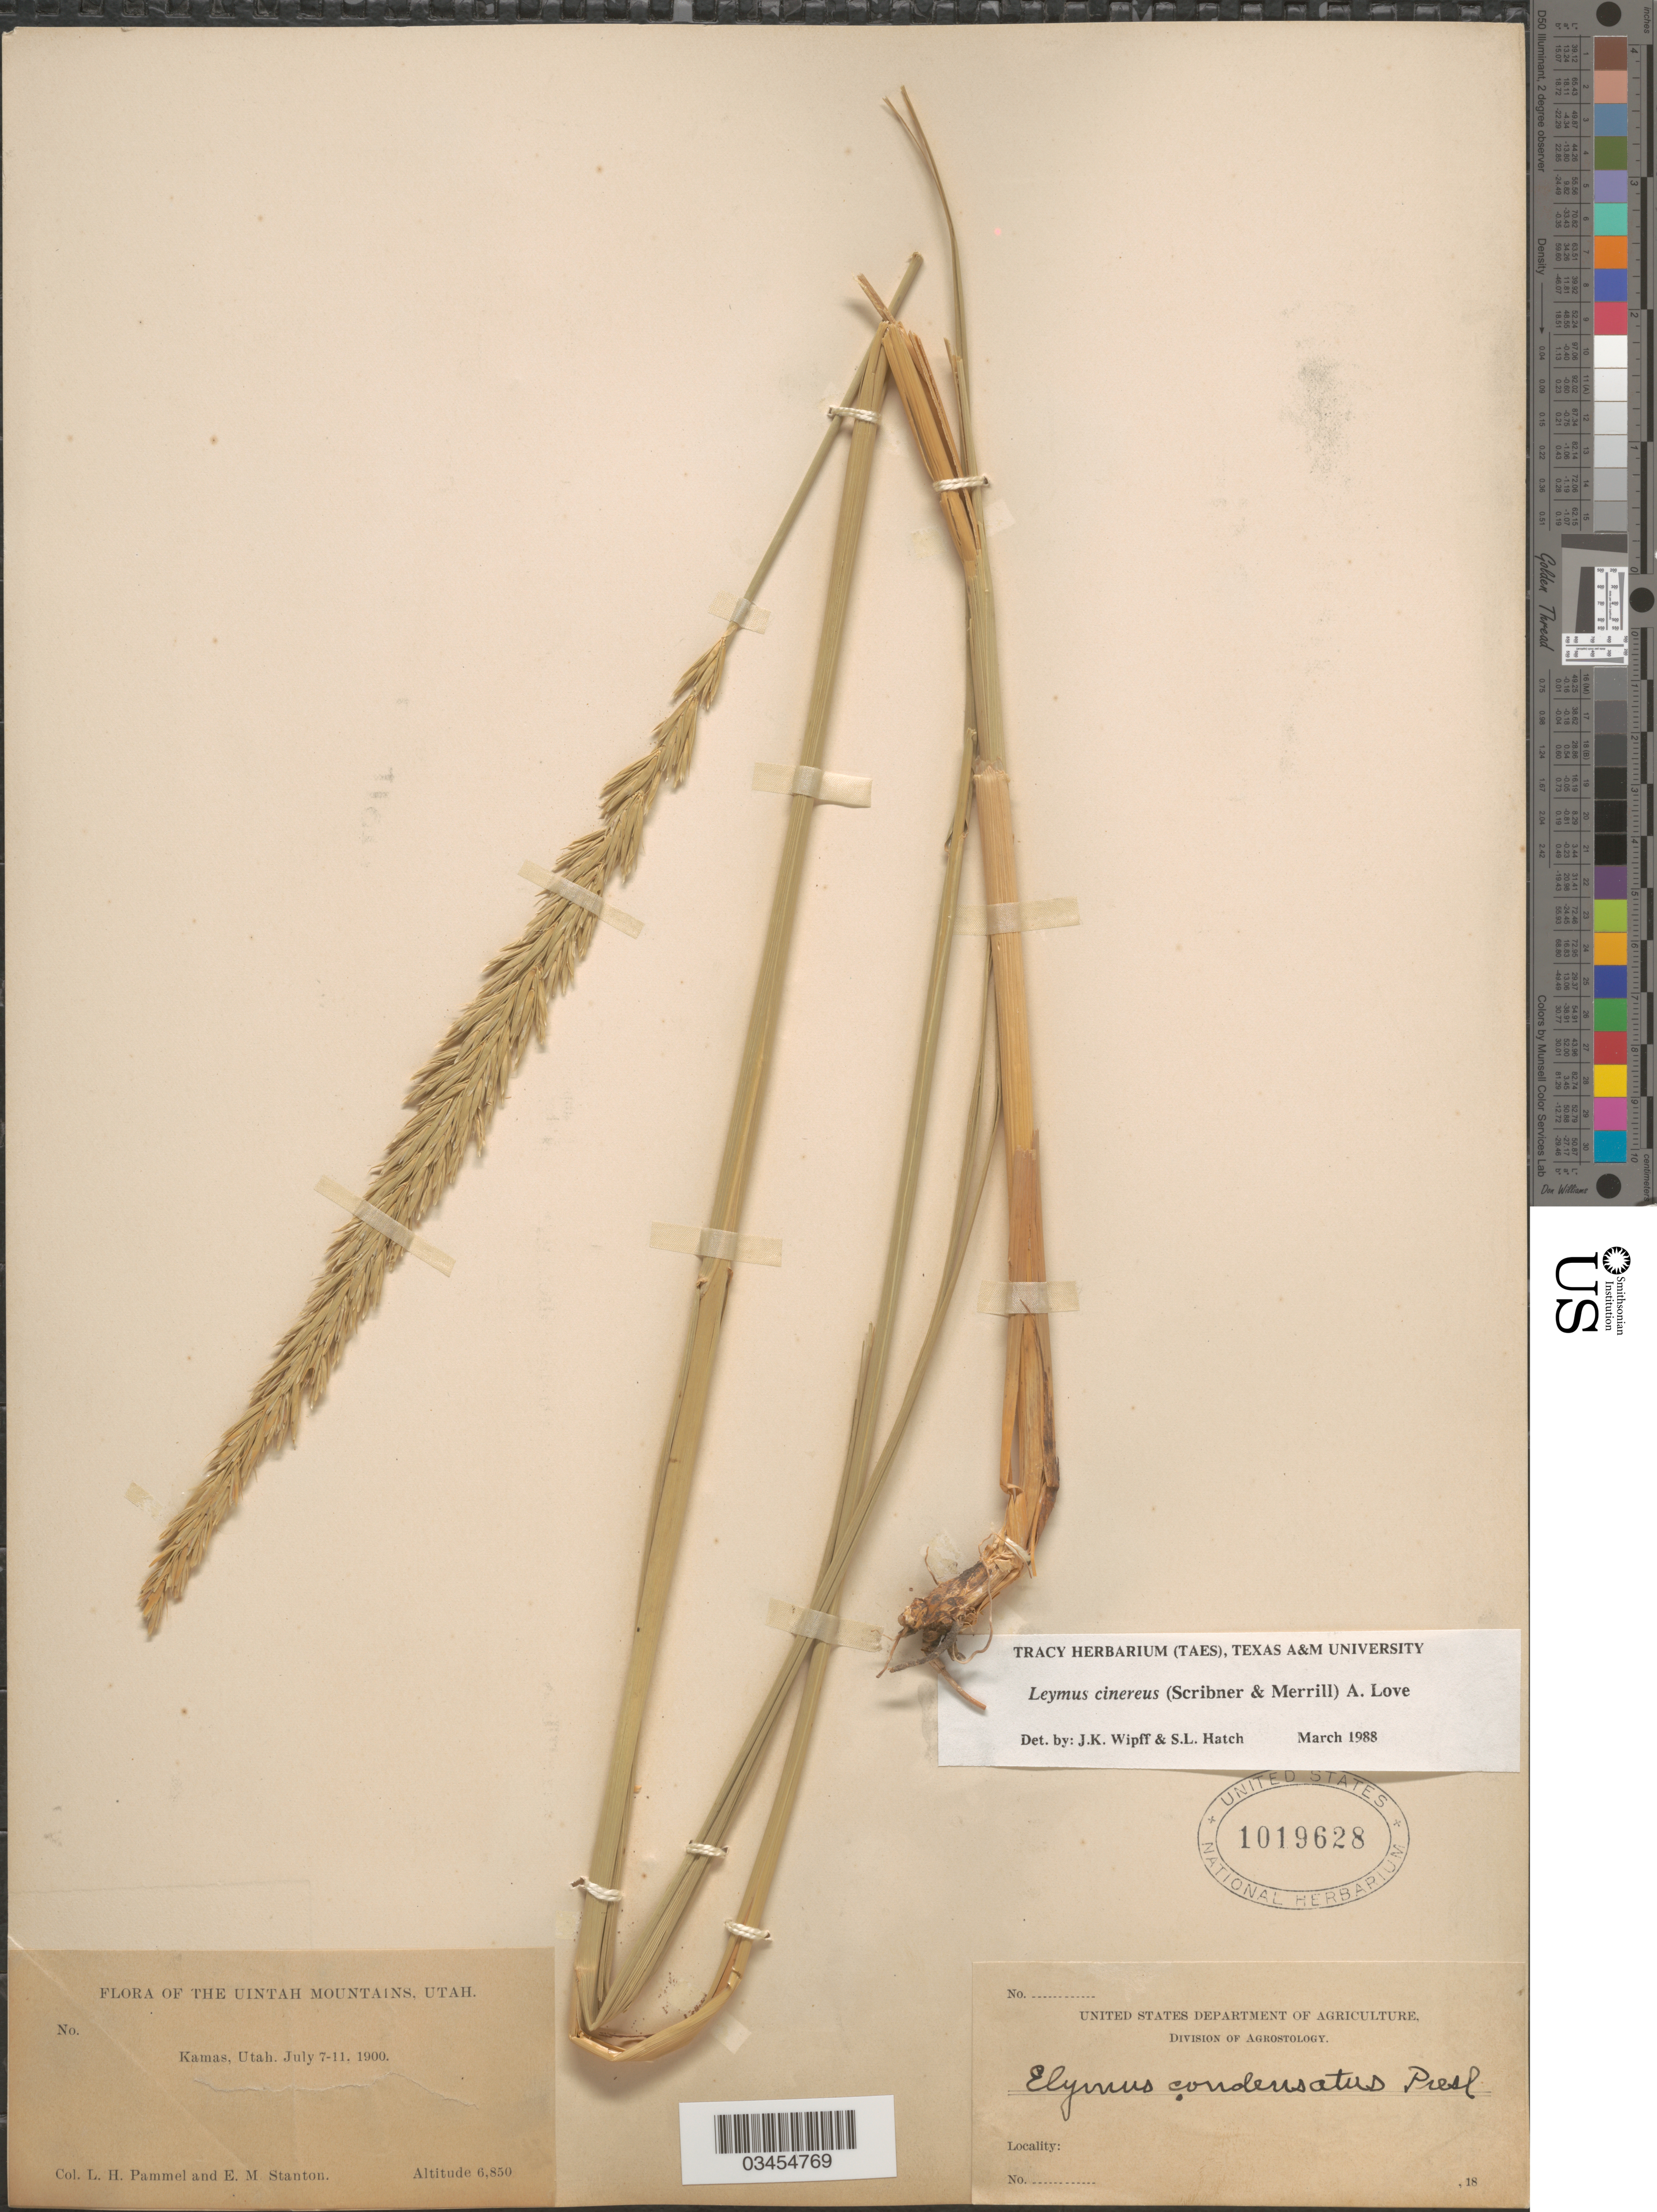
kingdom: Plantae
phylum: Tracheophyta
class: Liliopsida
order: Poales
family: Poaceae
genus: Leymus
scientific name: Leymus cinereus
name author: (Scribn. & Merr.) Á. Löve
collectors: L. Pammel & E. M. Stanton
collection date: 1900-07-07/1900-07-11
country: United States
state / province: Utah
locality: The Uintah Mountains. Kamas.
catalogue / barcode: US 1019628